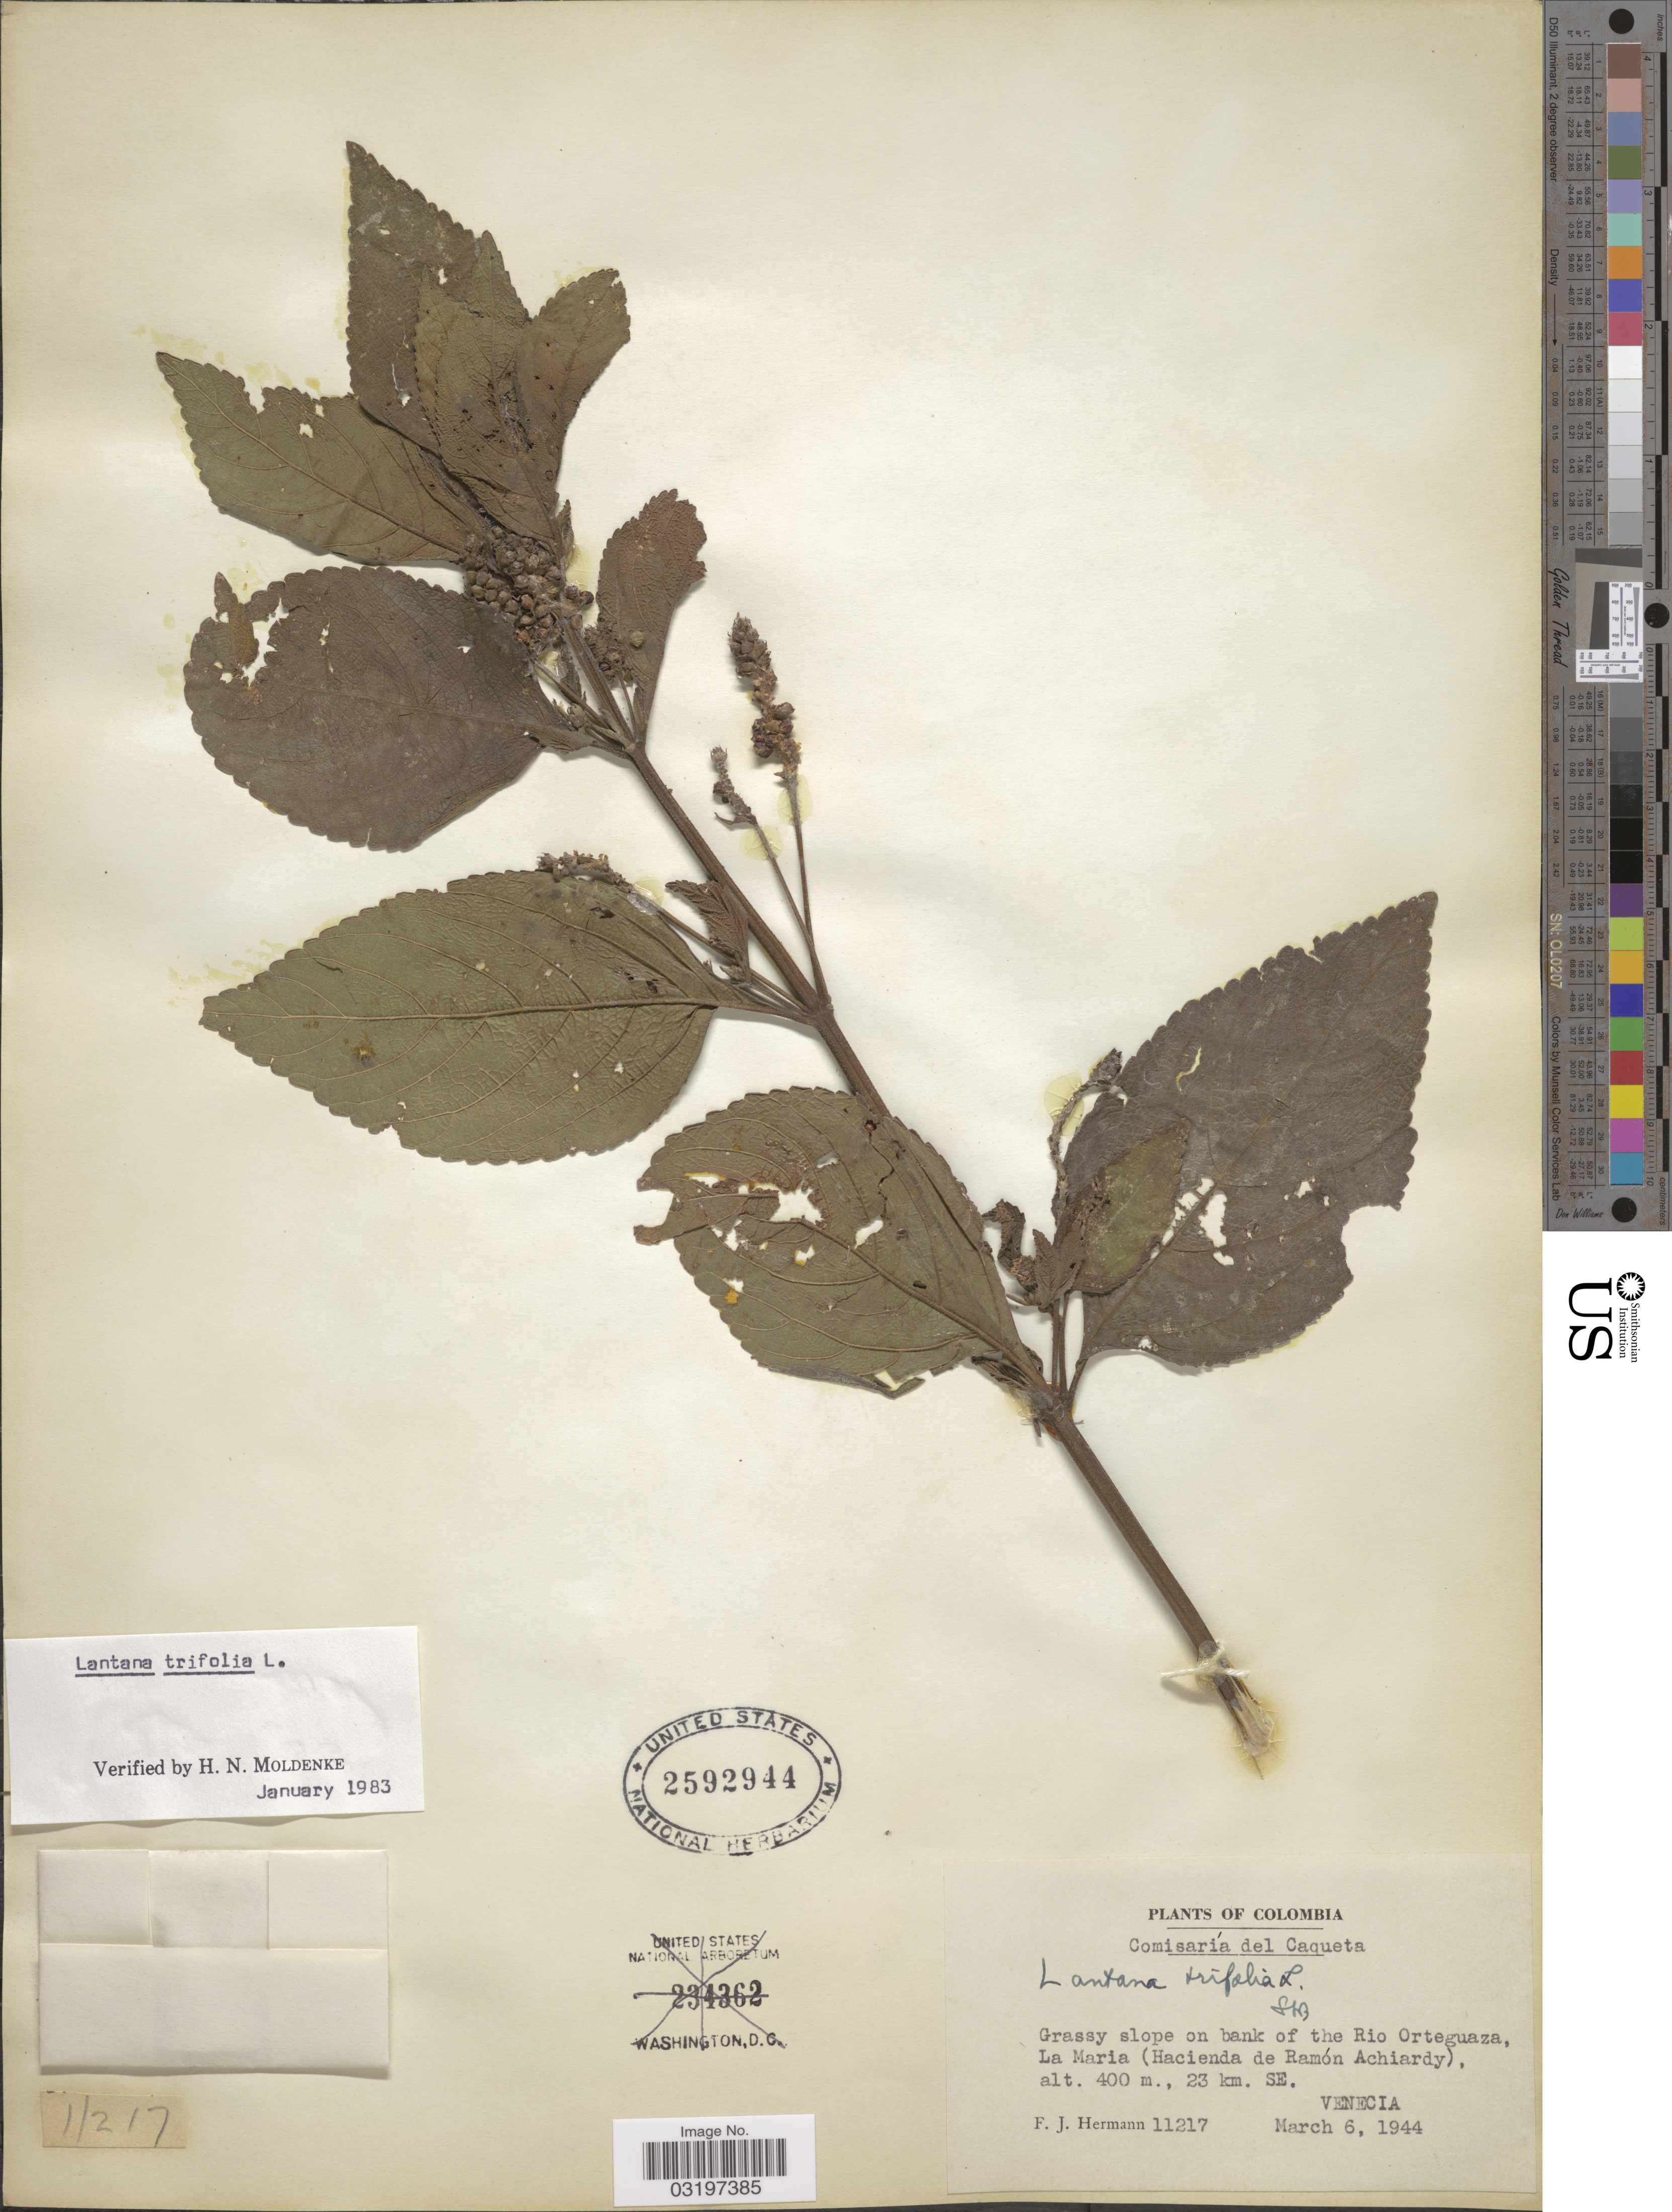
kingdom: Plantae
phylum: Tracheophyta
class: Magnoliopsida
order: Lamiales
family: Verbenaceae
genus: Lantana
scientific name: Lantana trifolia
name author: L.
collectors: F. J. Hermann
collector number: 11217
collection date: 1944-03-06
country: Colombia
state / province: Caquetá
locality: Comisaría del Caqueta. Grassy slope on bank of the Rio Orteguaza, La Maria (Hacienda de Ramón Achiardy), 23 km. SE. Venecia.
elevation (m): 400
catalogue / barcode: US 2592944